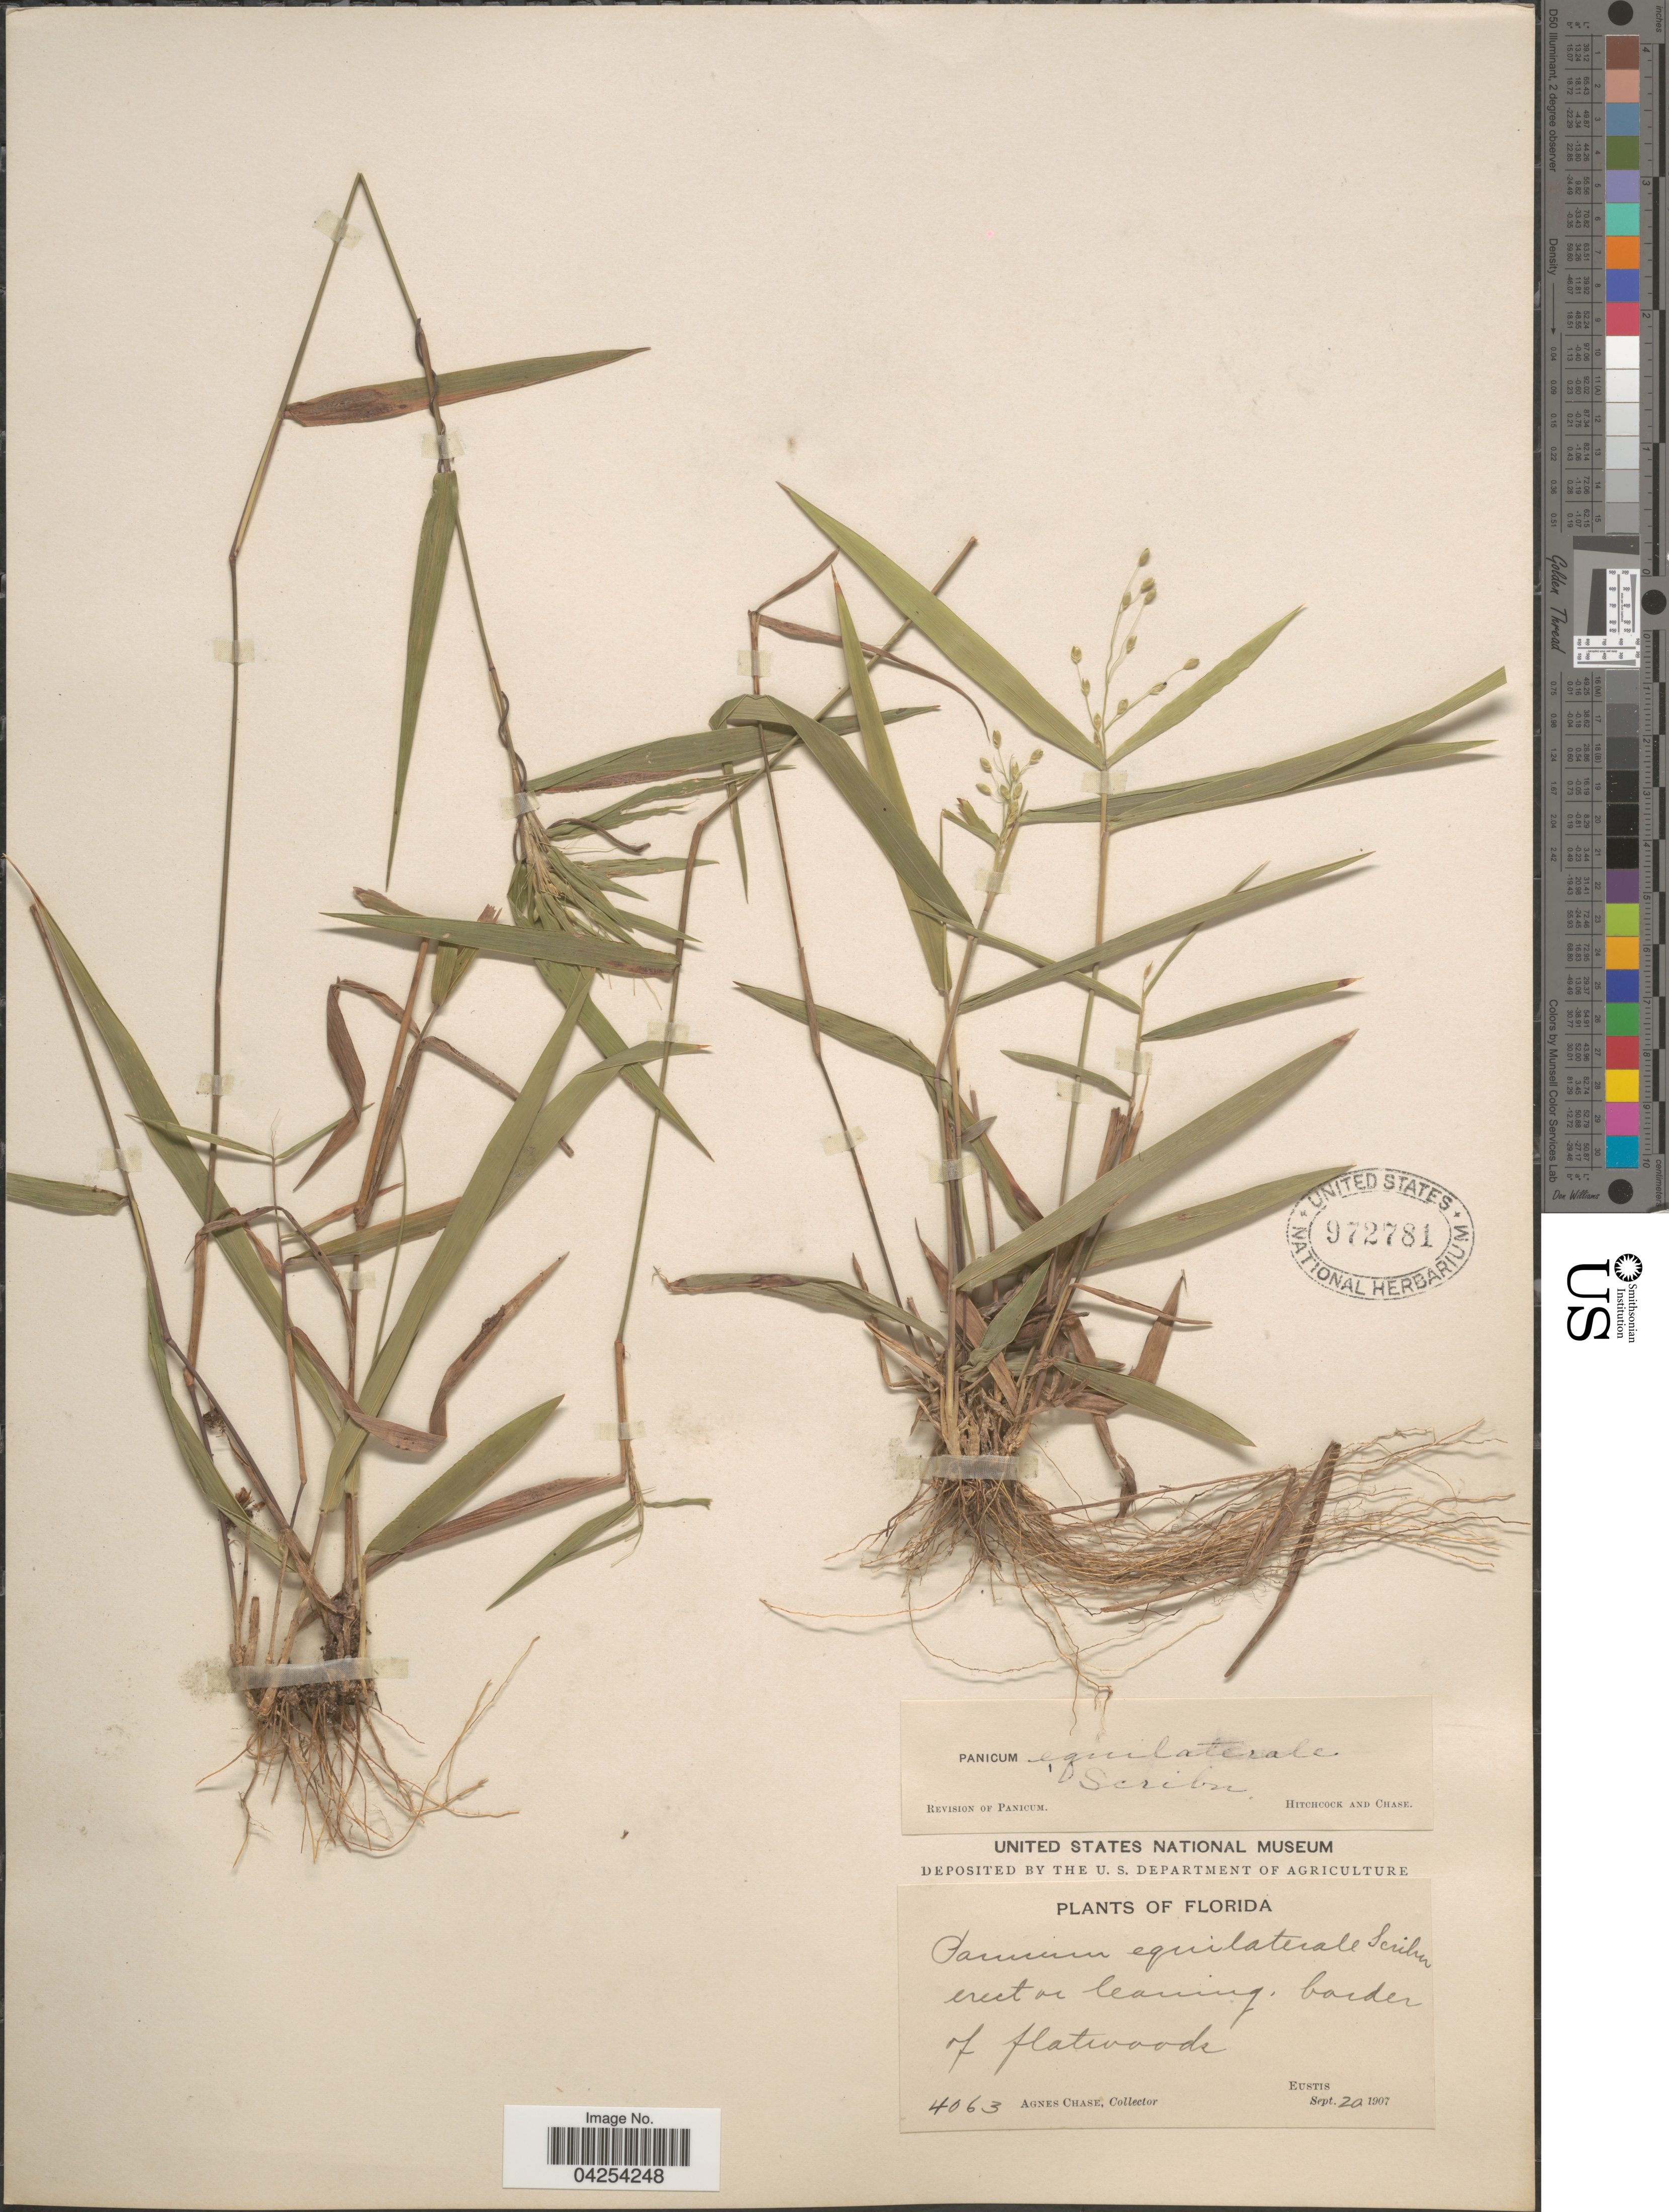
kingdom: Plantae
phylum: Tracheophyta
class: Liliopsida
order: Poales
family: Poaceae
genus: Dichanthelium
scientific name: Dichanthelium commutatum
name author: (Schult.) Gould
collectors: A. Chase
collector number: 4063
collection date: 1907-09-20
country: United States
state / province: Florida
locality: Eustis.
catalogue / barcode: US 972781